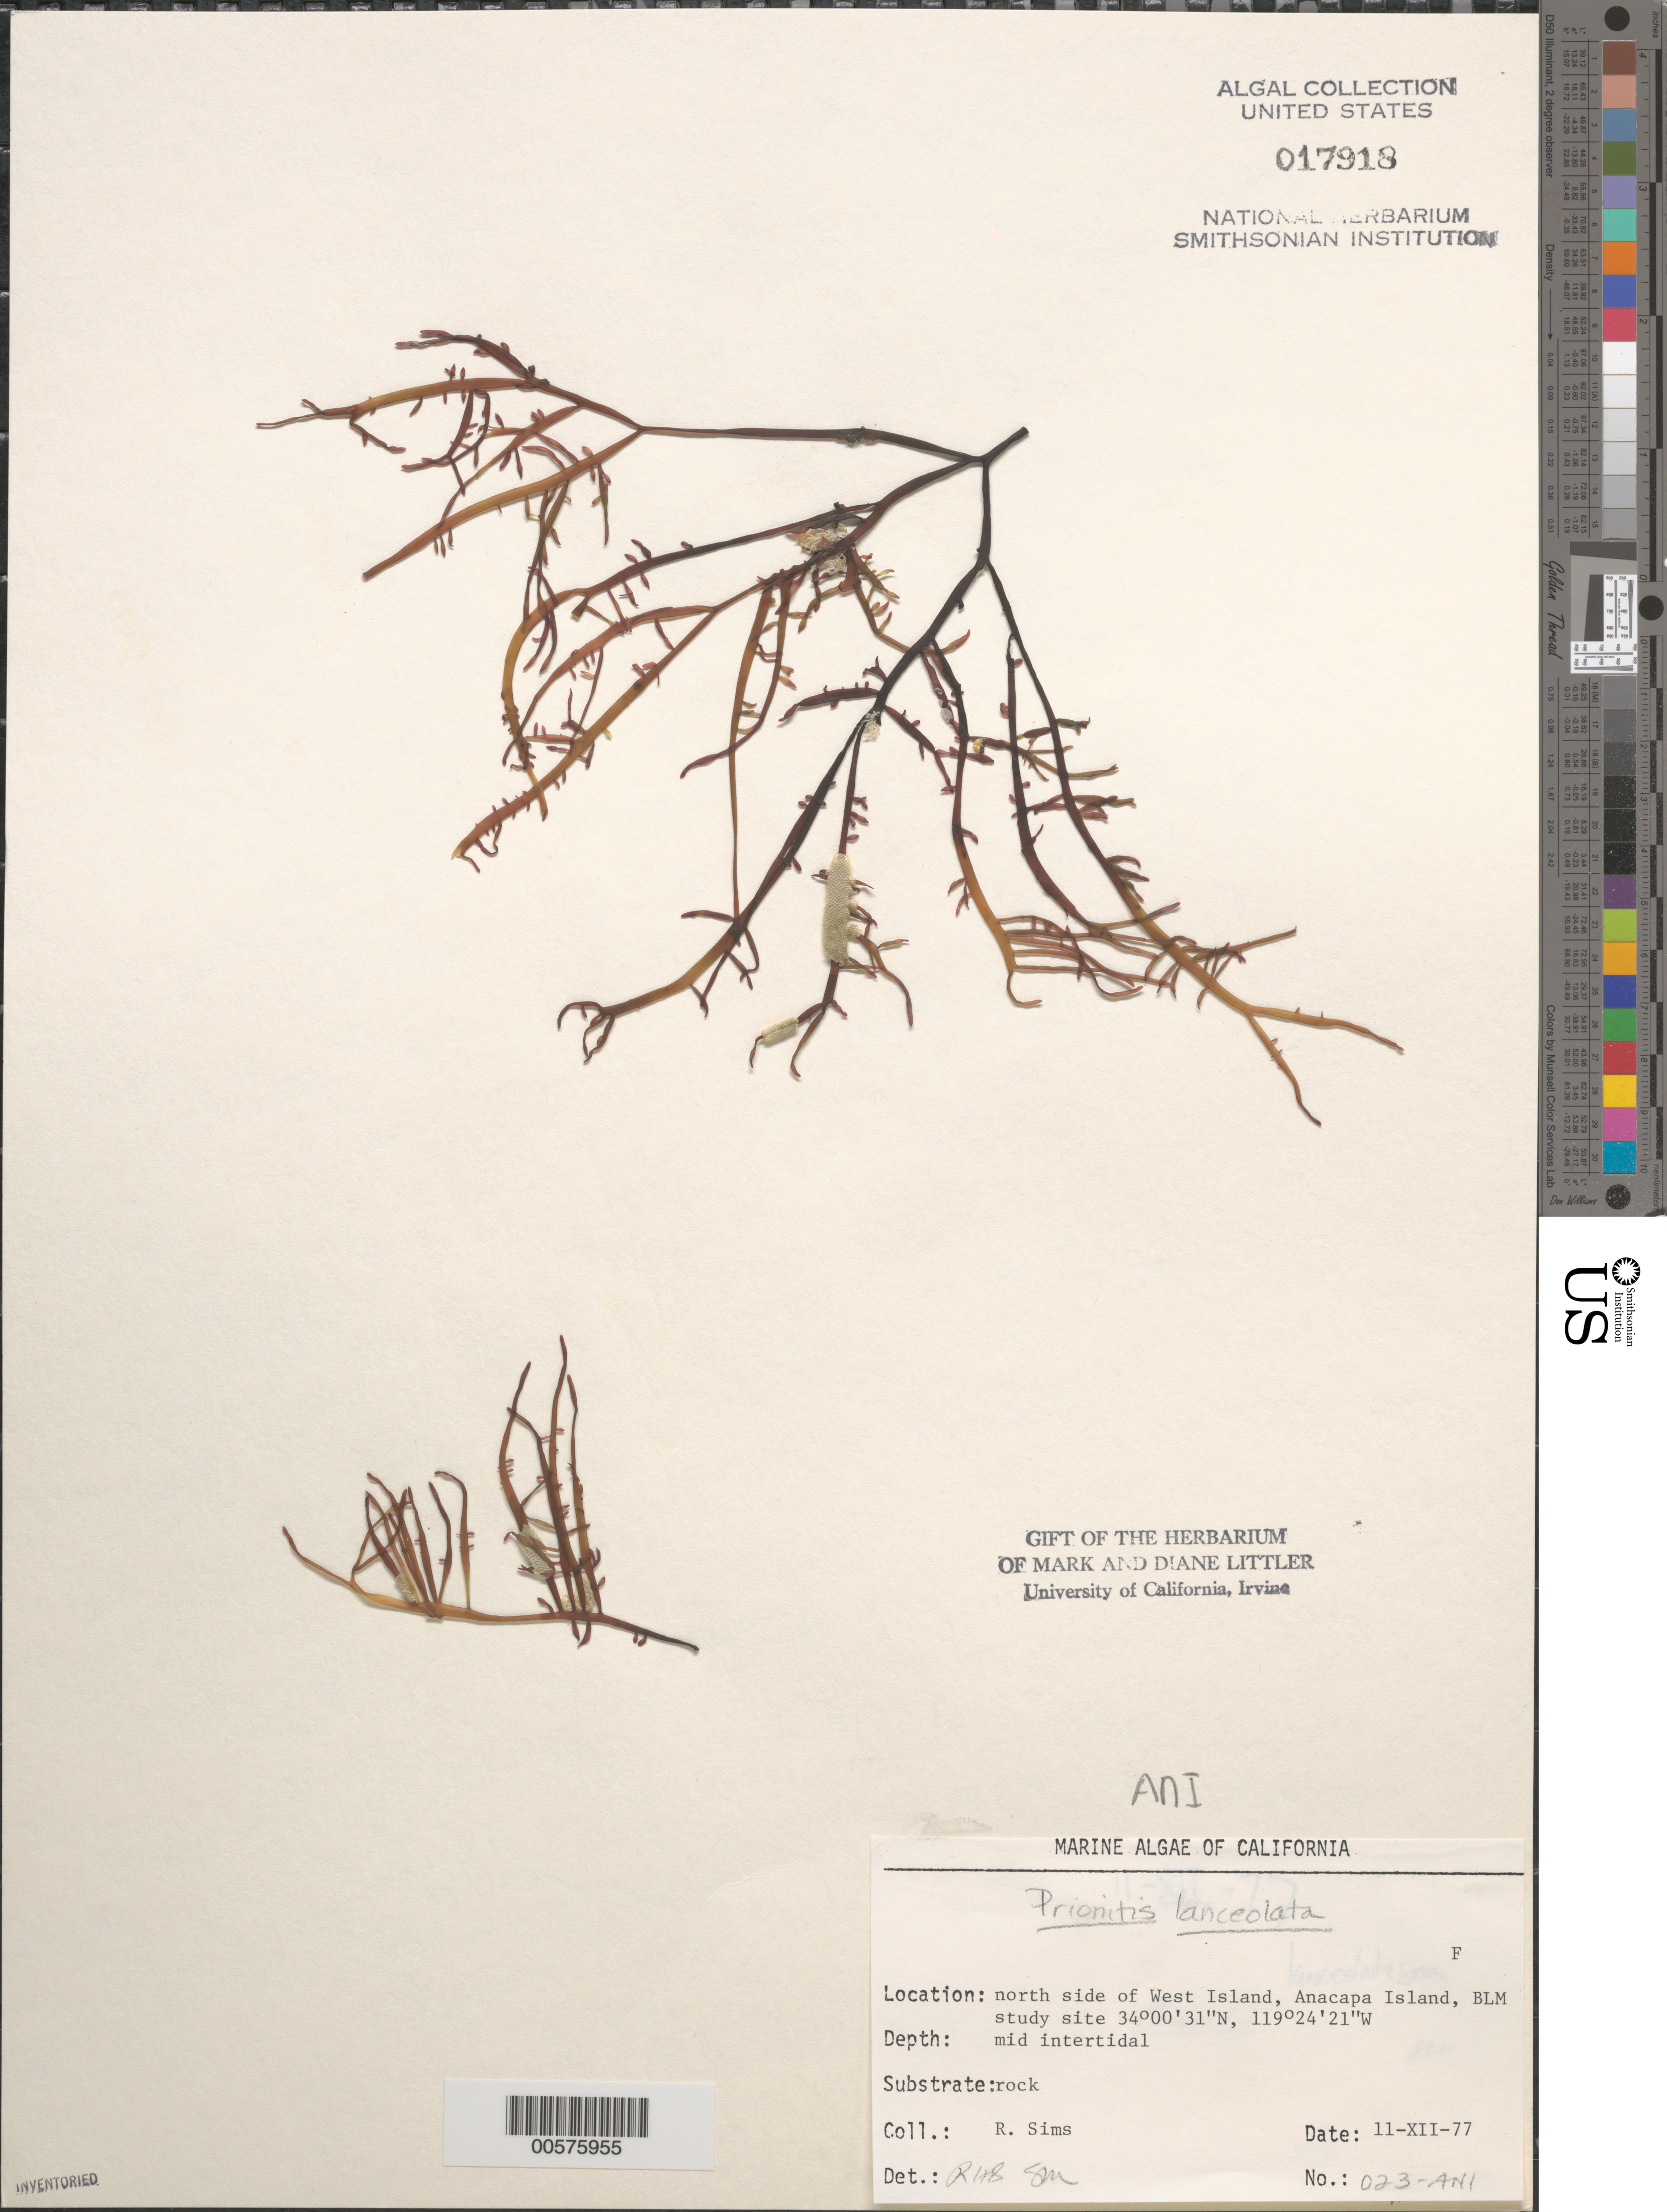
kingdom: Plantae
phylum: Rhodophyta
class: Florideophyceae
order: Cryptonemiales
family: Cryptonemiaceae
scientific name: Prionitis lanceolata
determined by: Sims, Robert H.; Murray, S. N.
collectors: R. H. Sims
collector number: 023-ANI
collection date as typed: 11 Dec 1977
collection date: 1977-12-11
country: United States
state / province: California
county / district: Ventura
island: Anacapa Island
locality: North side of west island, northwest end of Frenchy's Cove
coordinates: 34 00'31"N, 119 24'21"W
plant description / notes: BLM-SOCALBIGHT Rocky Intertidal Survey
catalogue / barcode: US 17918